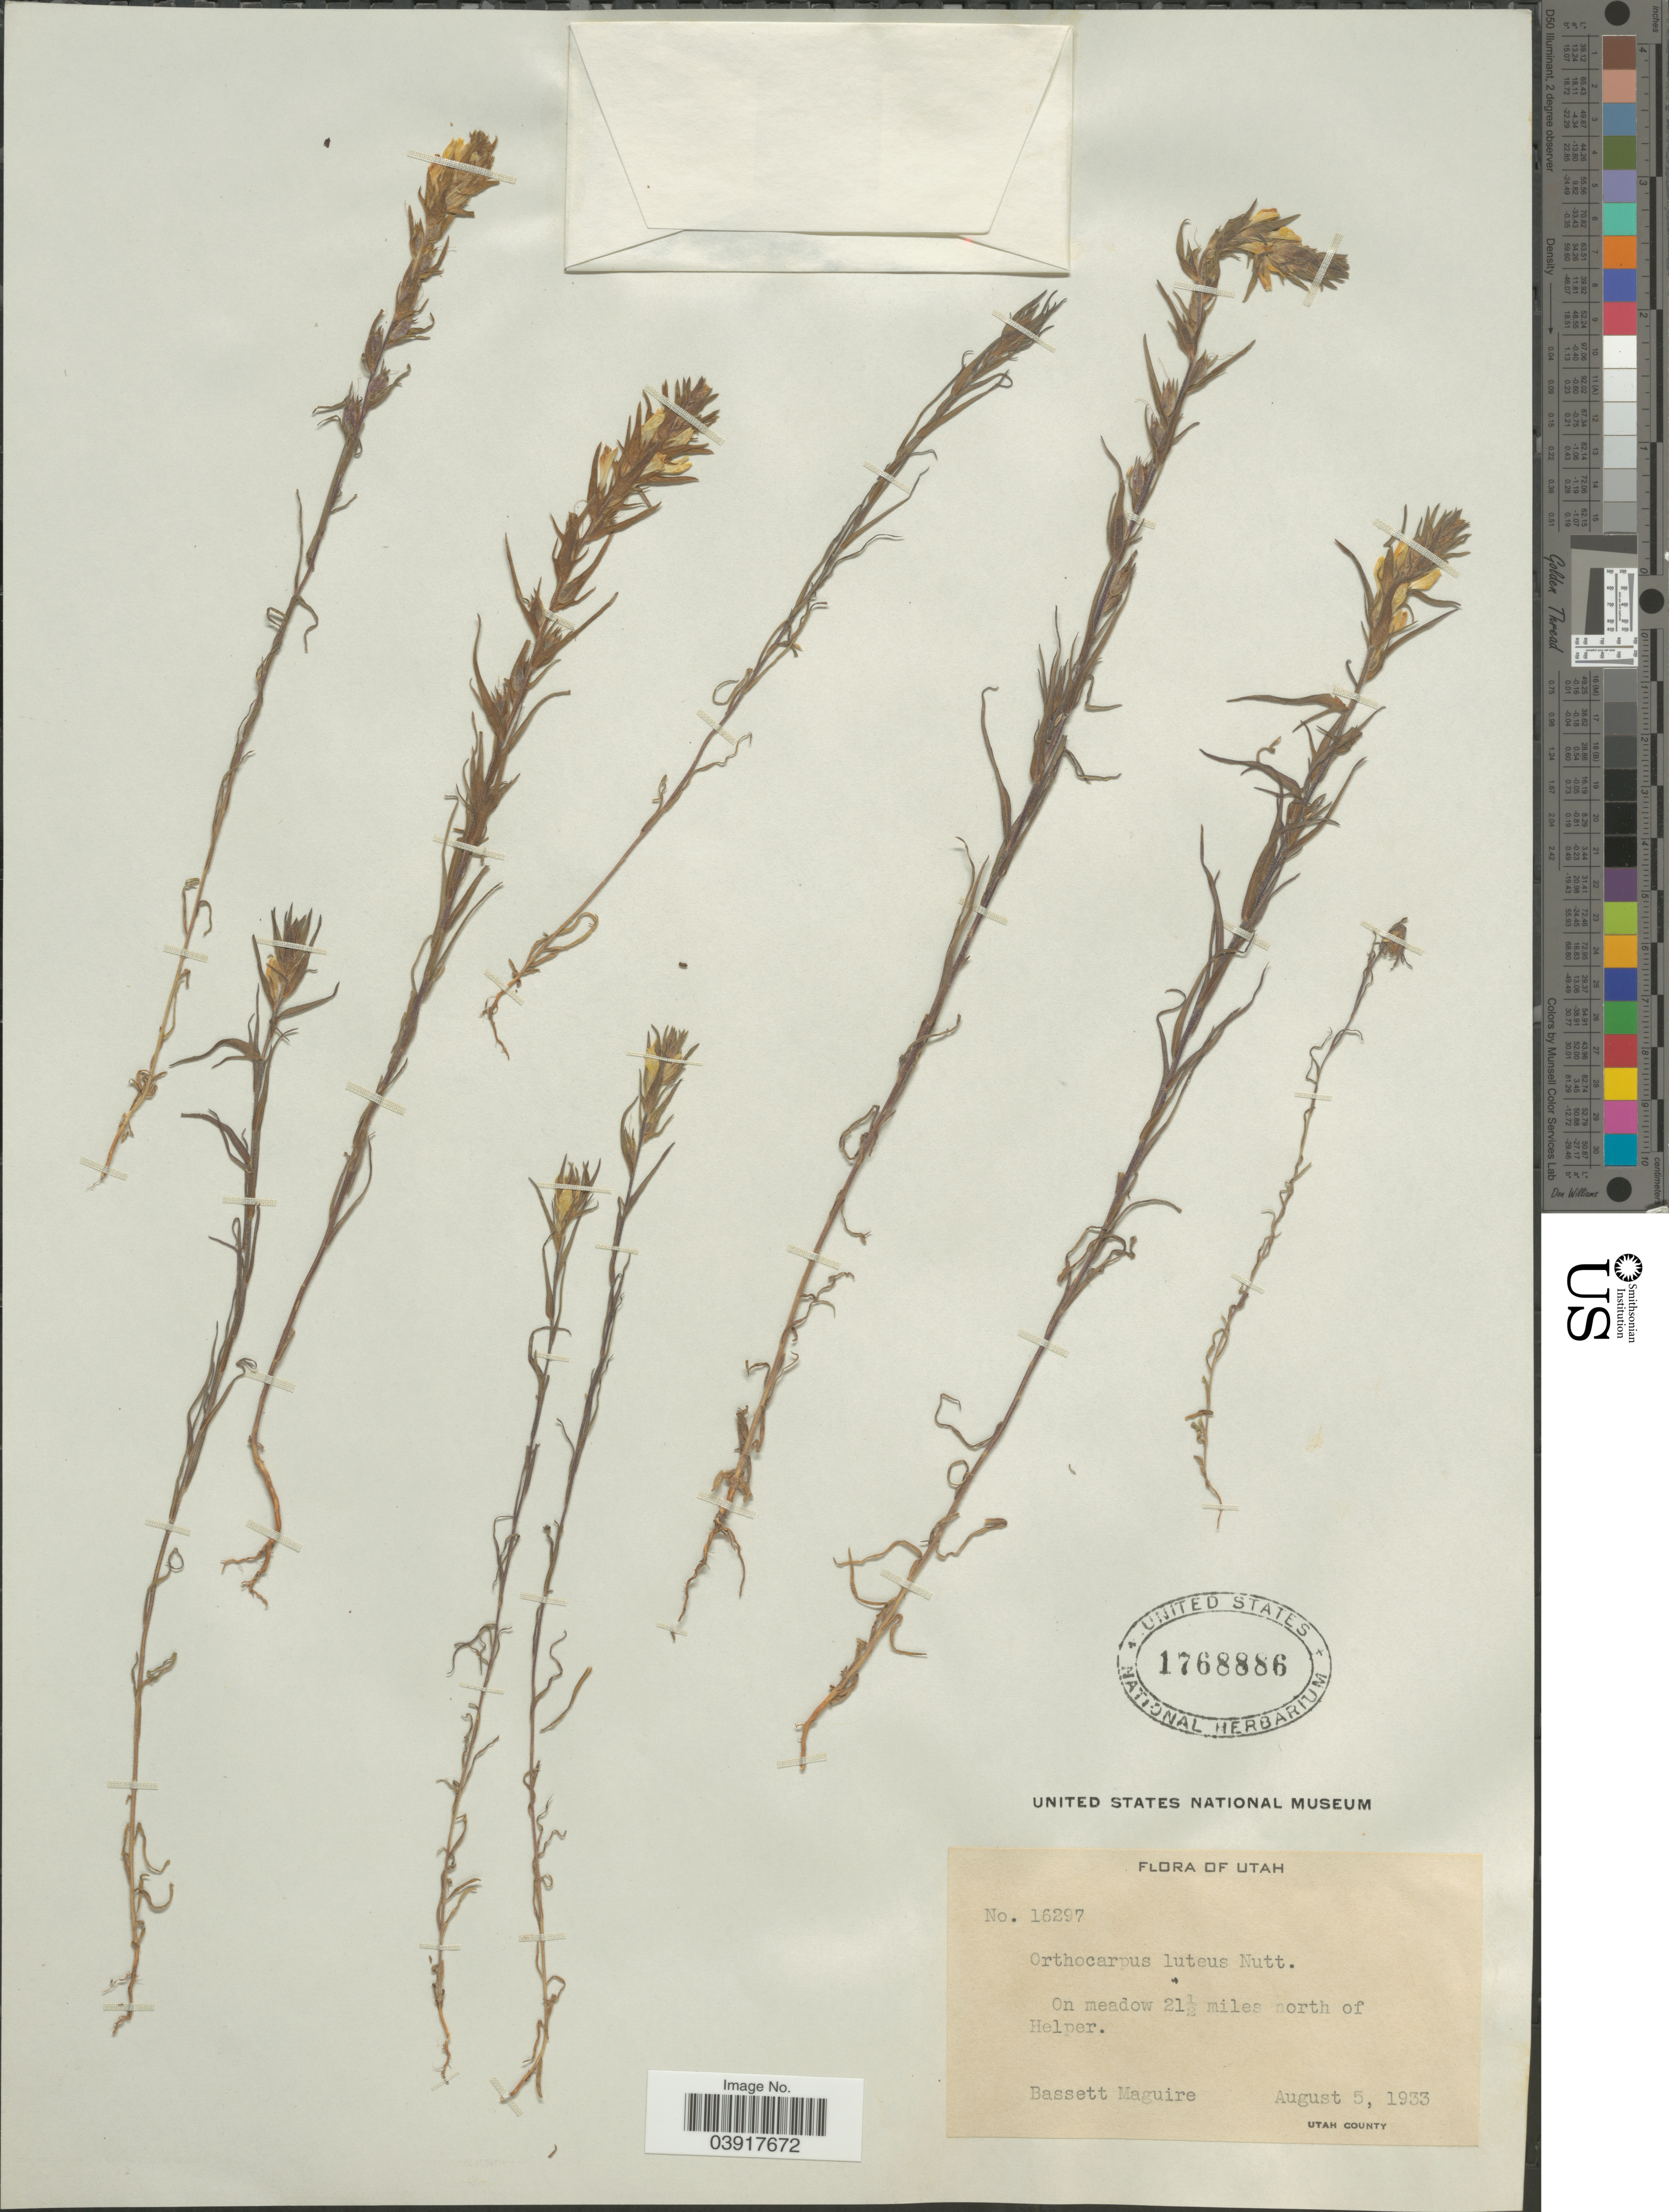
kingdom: Plantae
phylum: Tracheophyta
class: Magnoliopsida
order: Lamiales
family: Orobanchaceae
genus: Orthocarpus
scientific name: Orthocarpus luteus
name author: Nutt.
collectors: B. Maguire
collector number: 16297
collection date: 1933-08-05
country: United States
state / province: Utah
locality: On meadow 21½ miles north of Helper. Utah County.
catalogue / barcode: US 1768886